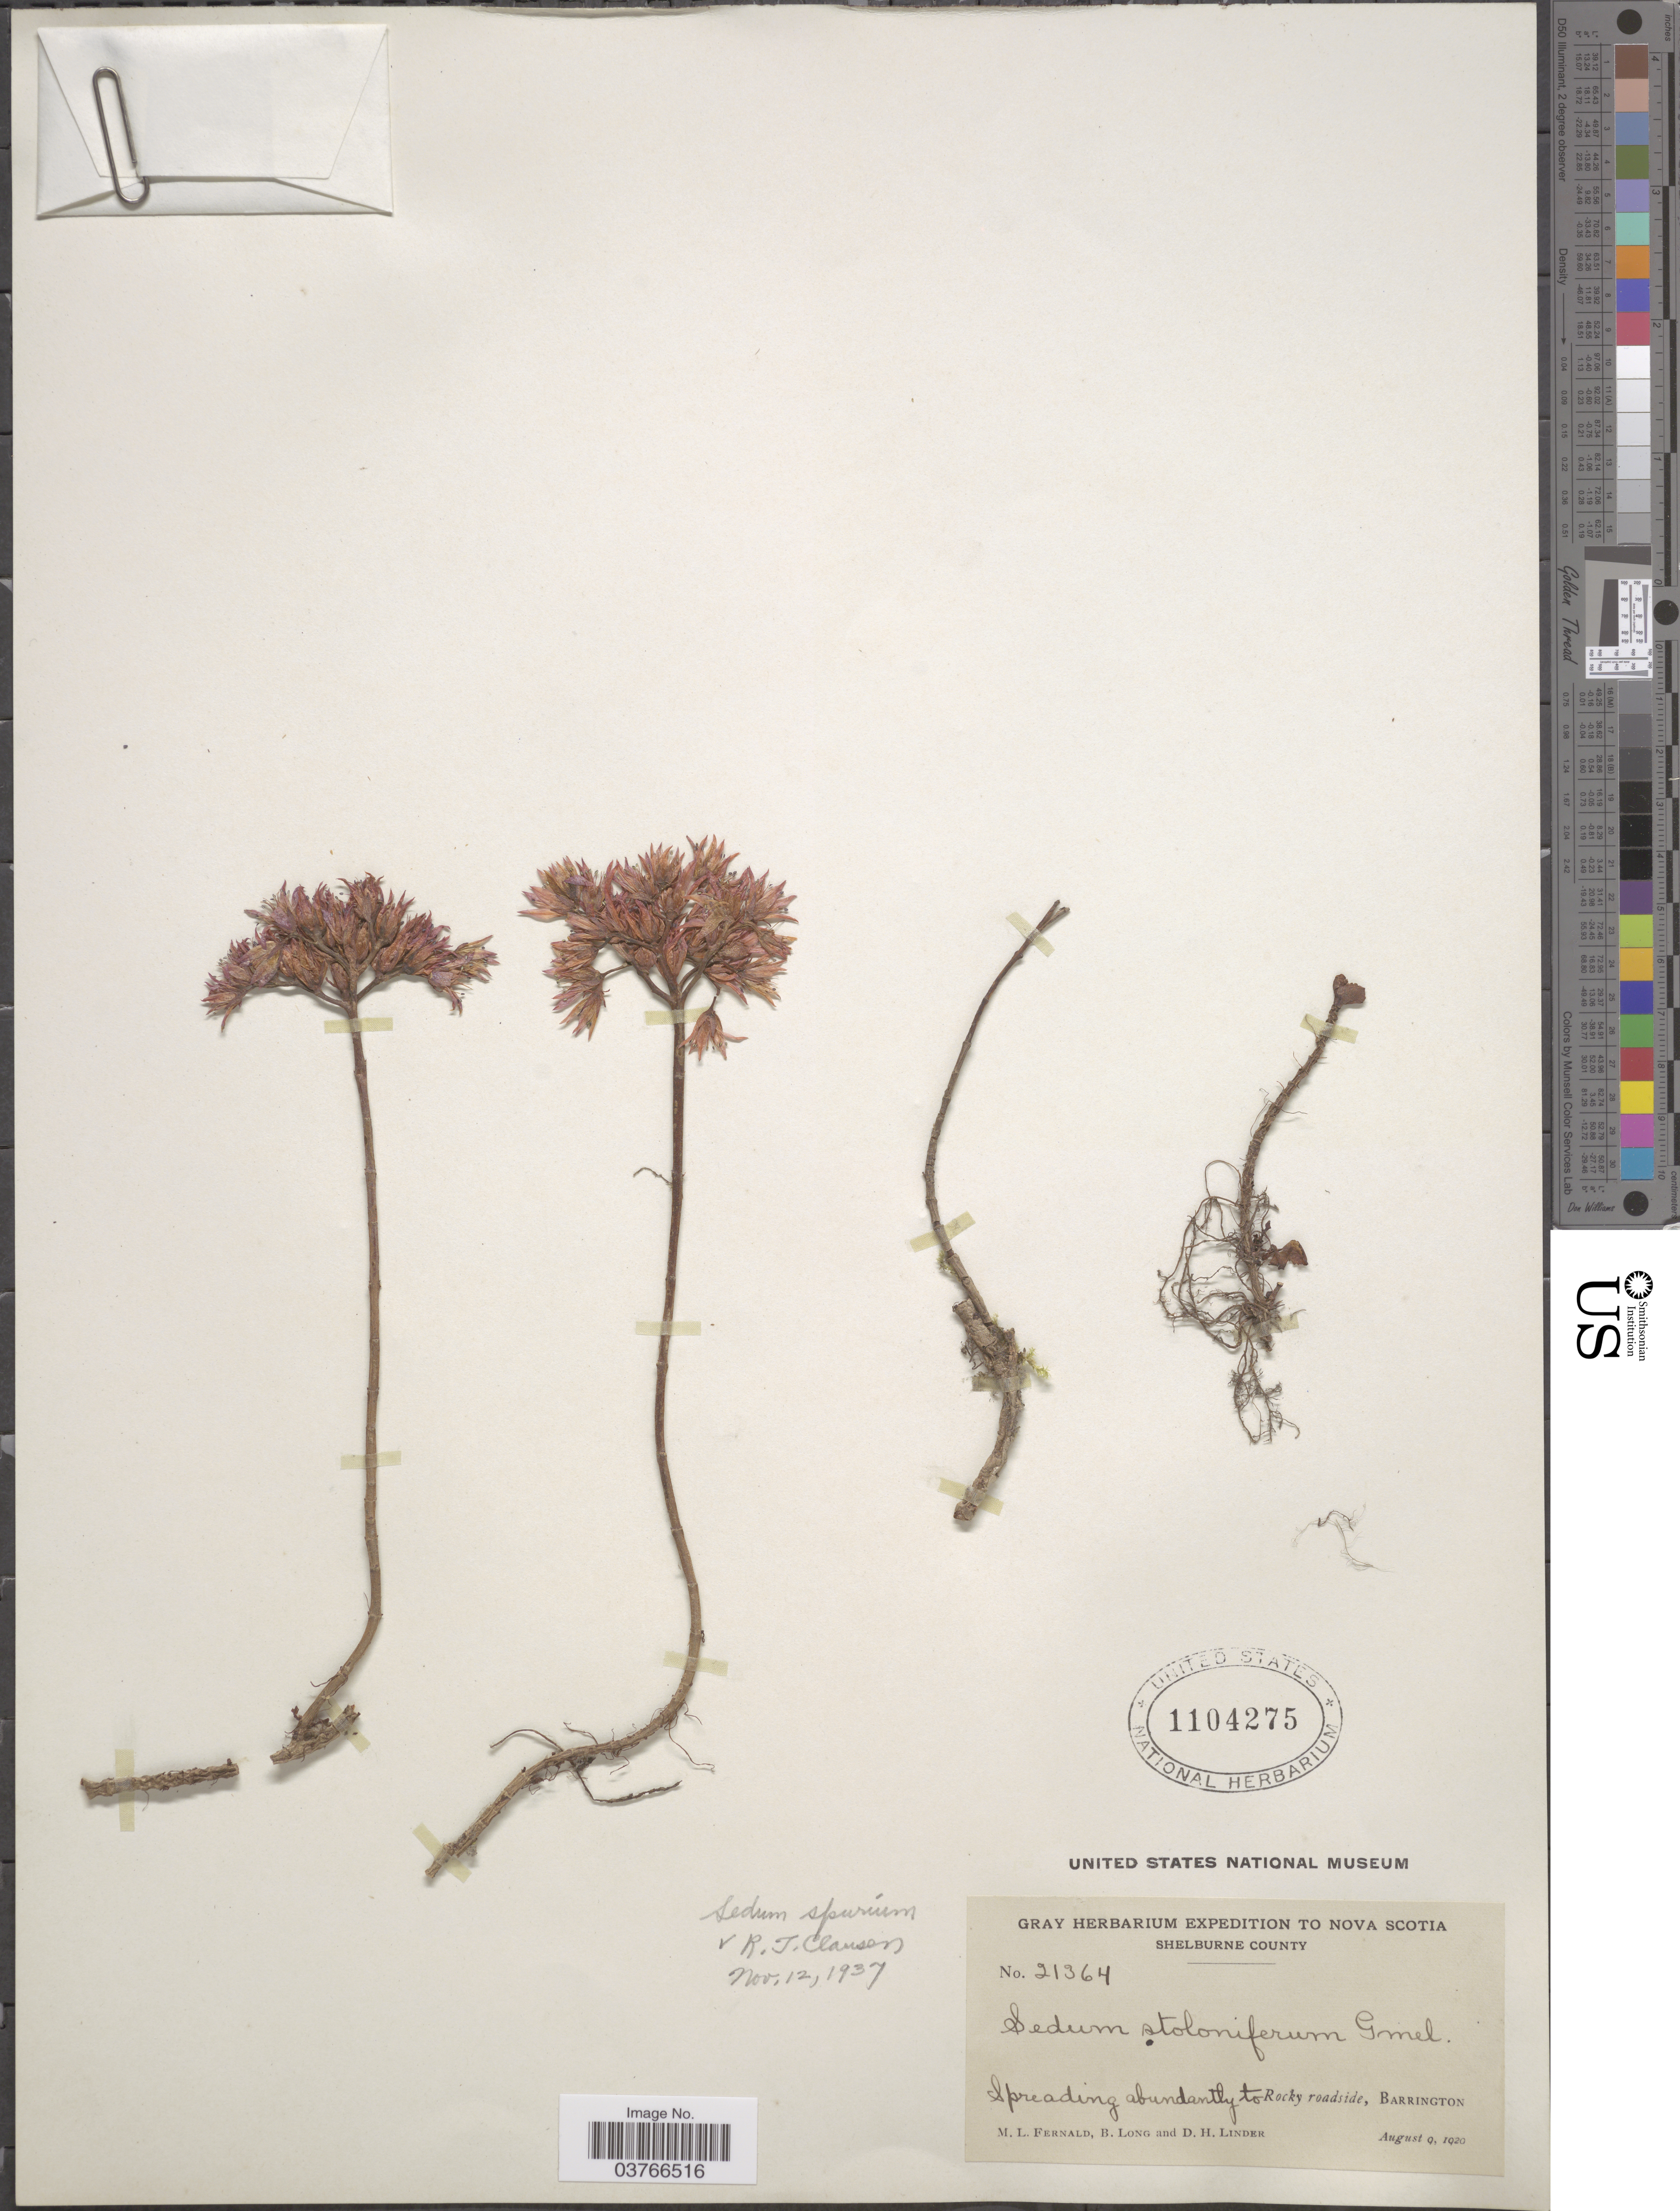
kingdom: Plantae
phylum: Tracheophyta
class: Magnoliopsida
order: Saxifragales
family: Crassulaceae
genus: Phedimus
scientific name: Phedimus spurius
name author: (M. Bieb.) 't Hart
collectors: M. L. Fernald, B. Long & D. Linder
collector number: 21364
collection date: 1920-08-09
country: Canada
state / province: Nova Scotia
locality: Shelburne County. Rocky roadside, Barrington.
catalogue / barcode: US 1104275